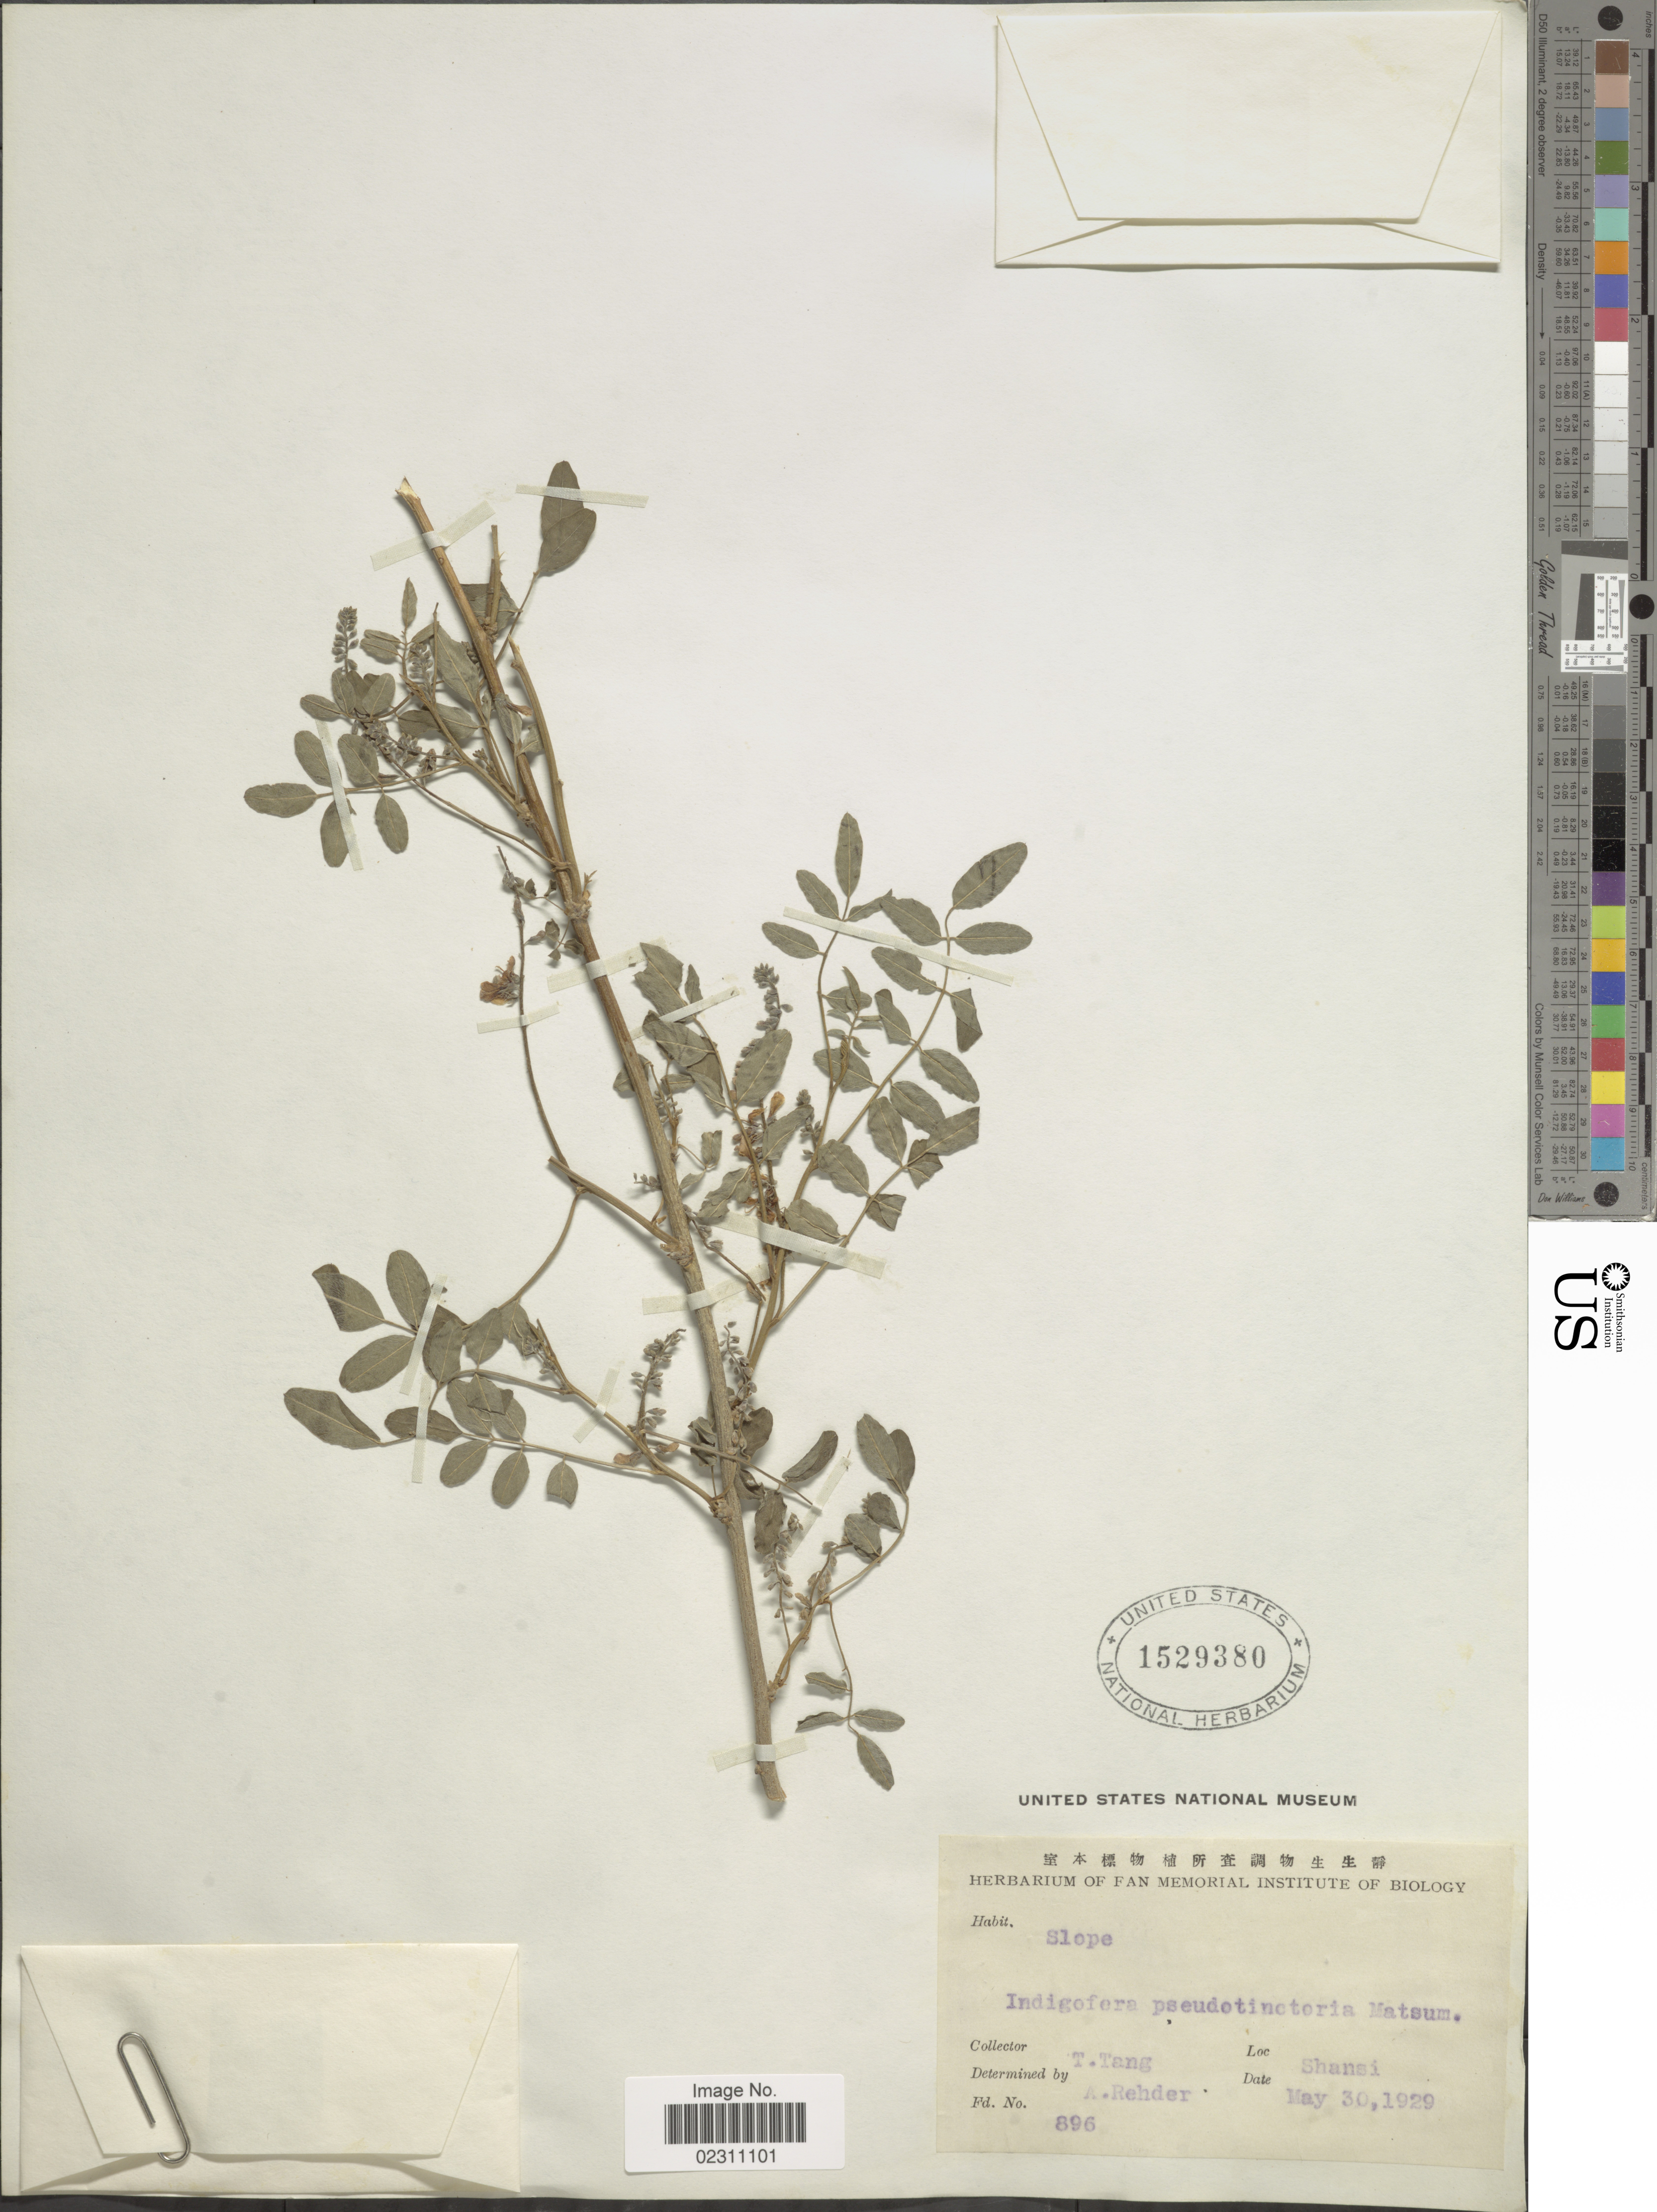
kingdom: Plantae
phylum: Tracheophyta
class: Magnoliopsida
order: Fabales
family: Fabaceae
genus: Indigofera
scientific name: Indigofera pseudotinctoria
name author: Matsum.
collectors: T. Tang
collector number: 896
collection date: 1929-05-30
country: China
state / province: Shanxi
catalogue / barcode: US 1529380